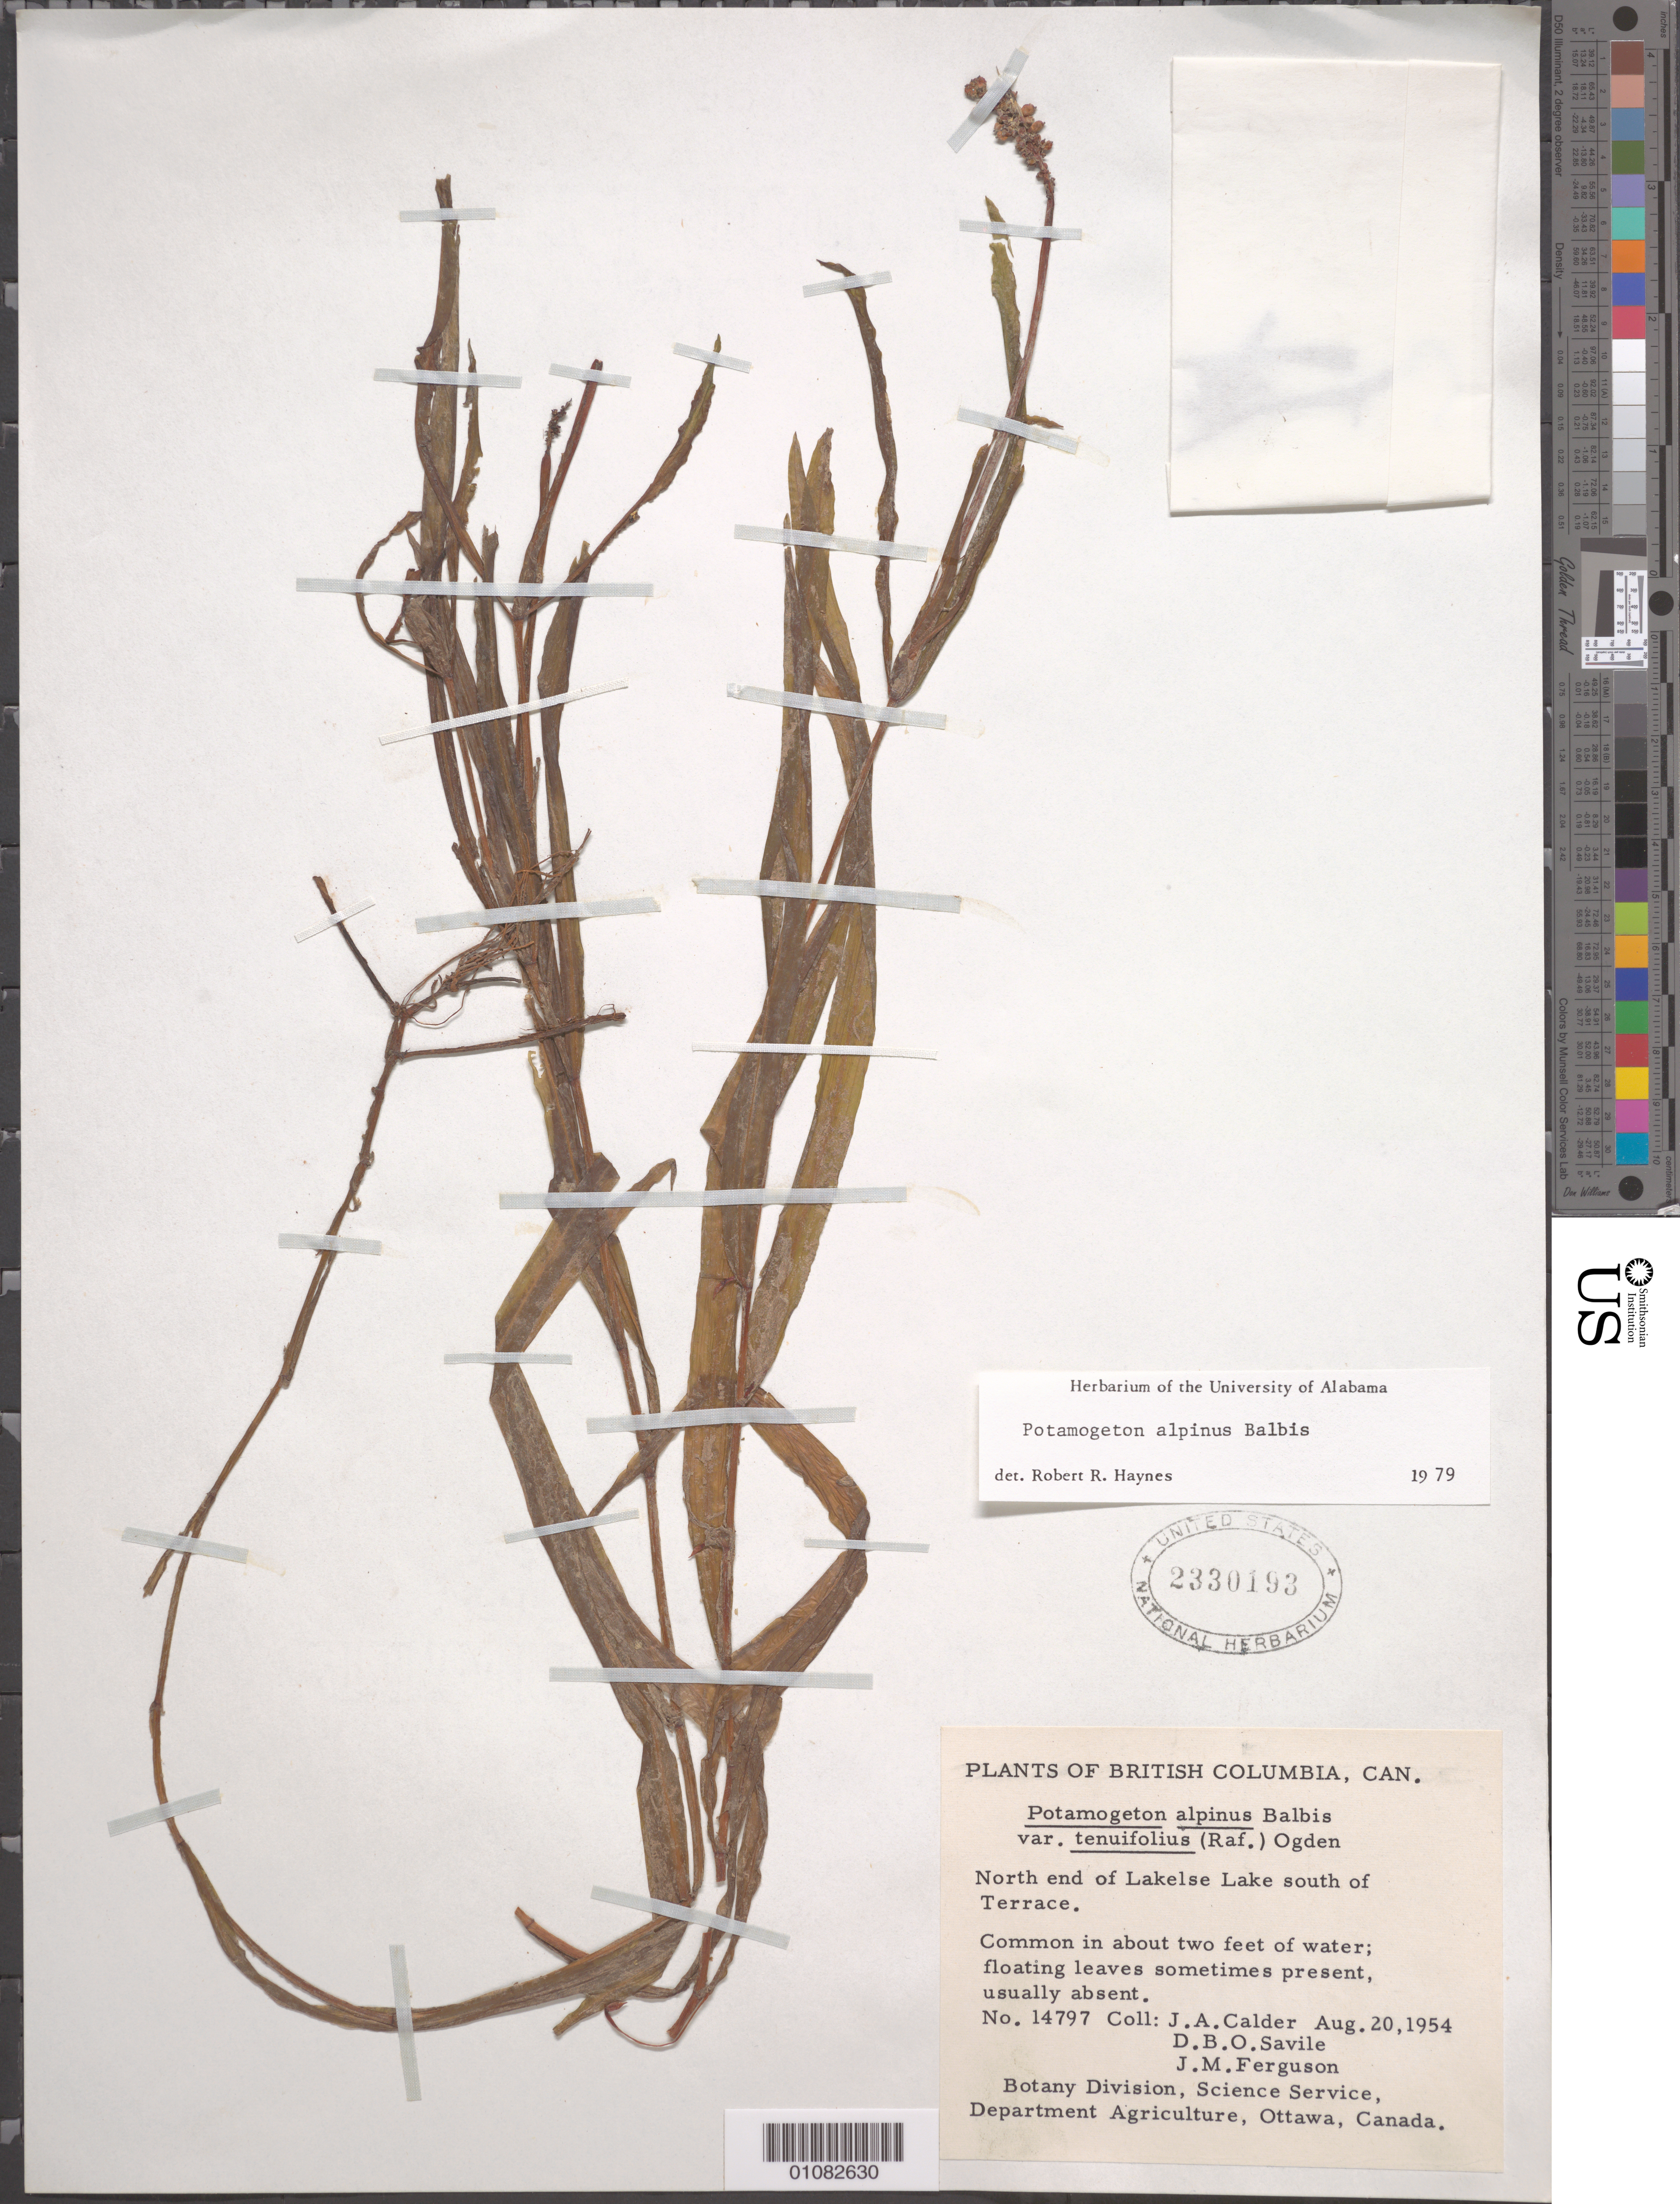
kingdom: Plantae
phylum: Tracheophyta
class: Liliopsida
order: Alismatales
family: Potamogetonaceae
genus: Potamogeton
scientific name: Potamogeton alpinus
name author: Balb.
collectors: J. A. Calder, D. Savile & J. M. Ferguson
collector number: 14797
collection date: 1954-08-20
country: Canada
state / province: British Columbia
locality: North end of Lakelse Lake south of Terrace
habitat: Common in 2 ft. of water.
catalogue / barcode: US 2330193